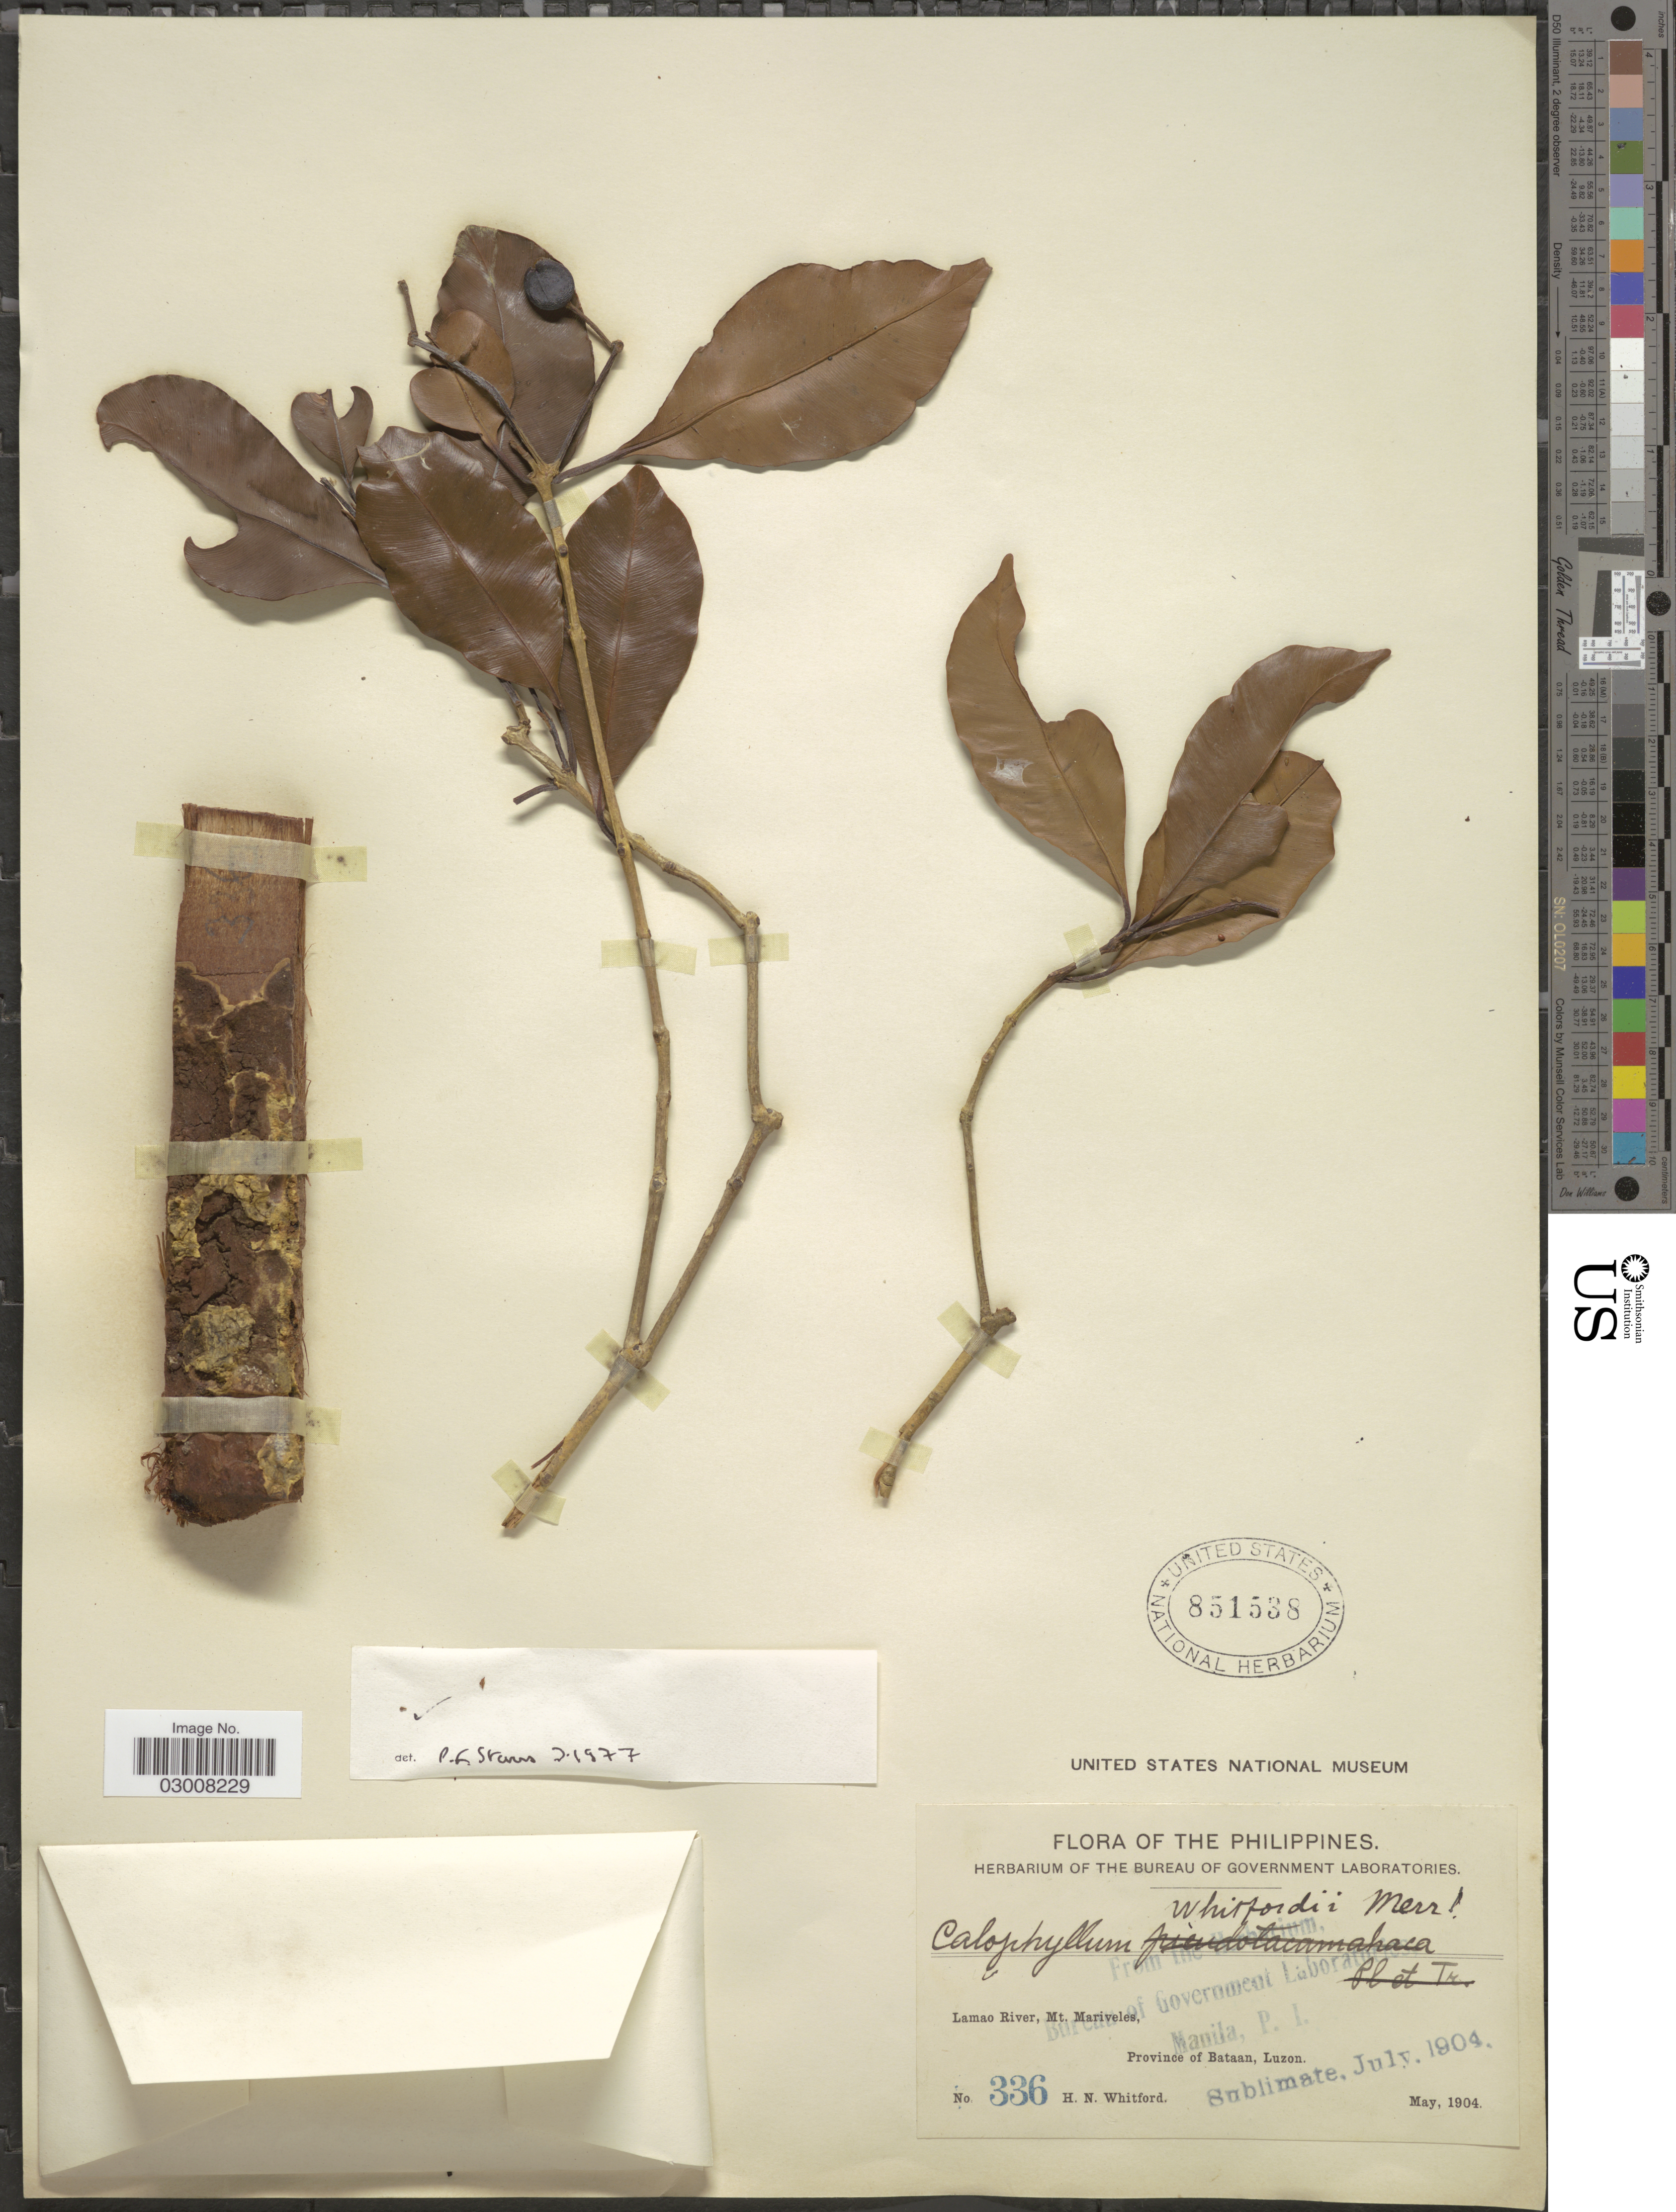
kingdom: Plantae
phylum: Tracheophyta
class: Magnoliopsida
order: Malpighiales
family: Calophyllaceae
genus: Calophyllum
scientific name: Calophyllum whitfordii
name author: Merr.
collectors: H. N. Whitford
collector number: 336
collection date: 1904-05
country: Philippines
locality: Lamao River, Mt. Mariveles, Prov. Bataan, Central Luzon.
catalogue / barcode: US 851538